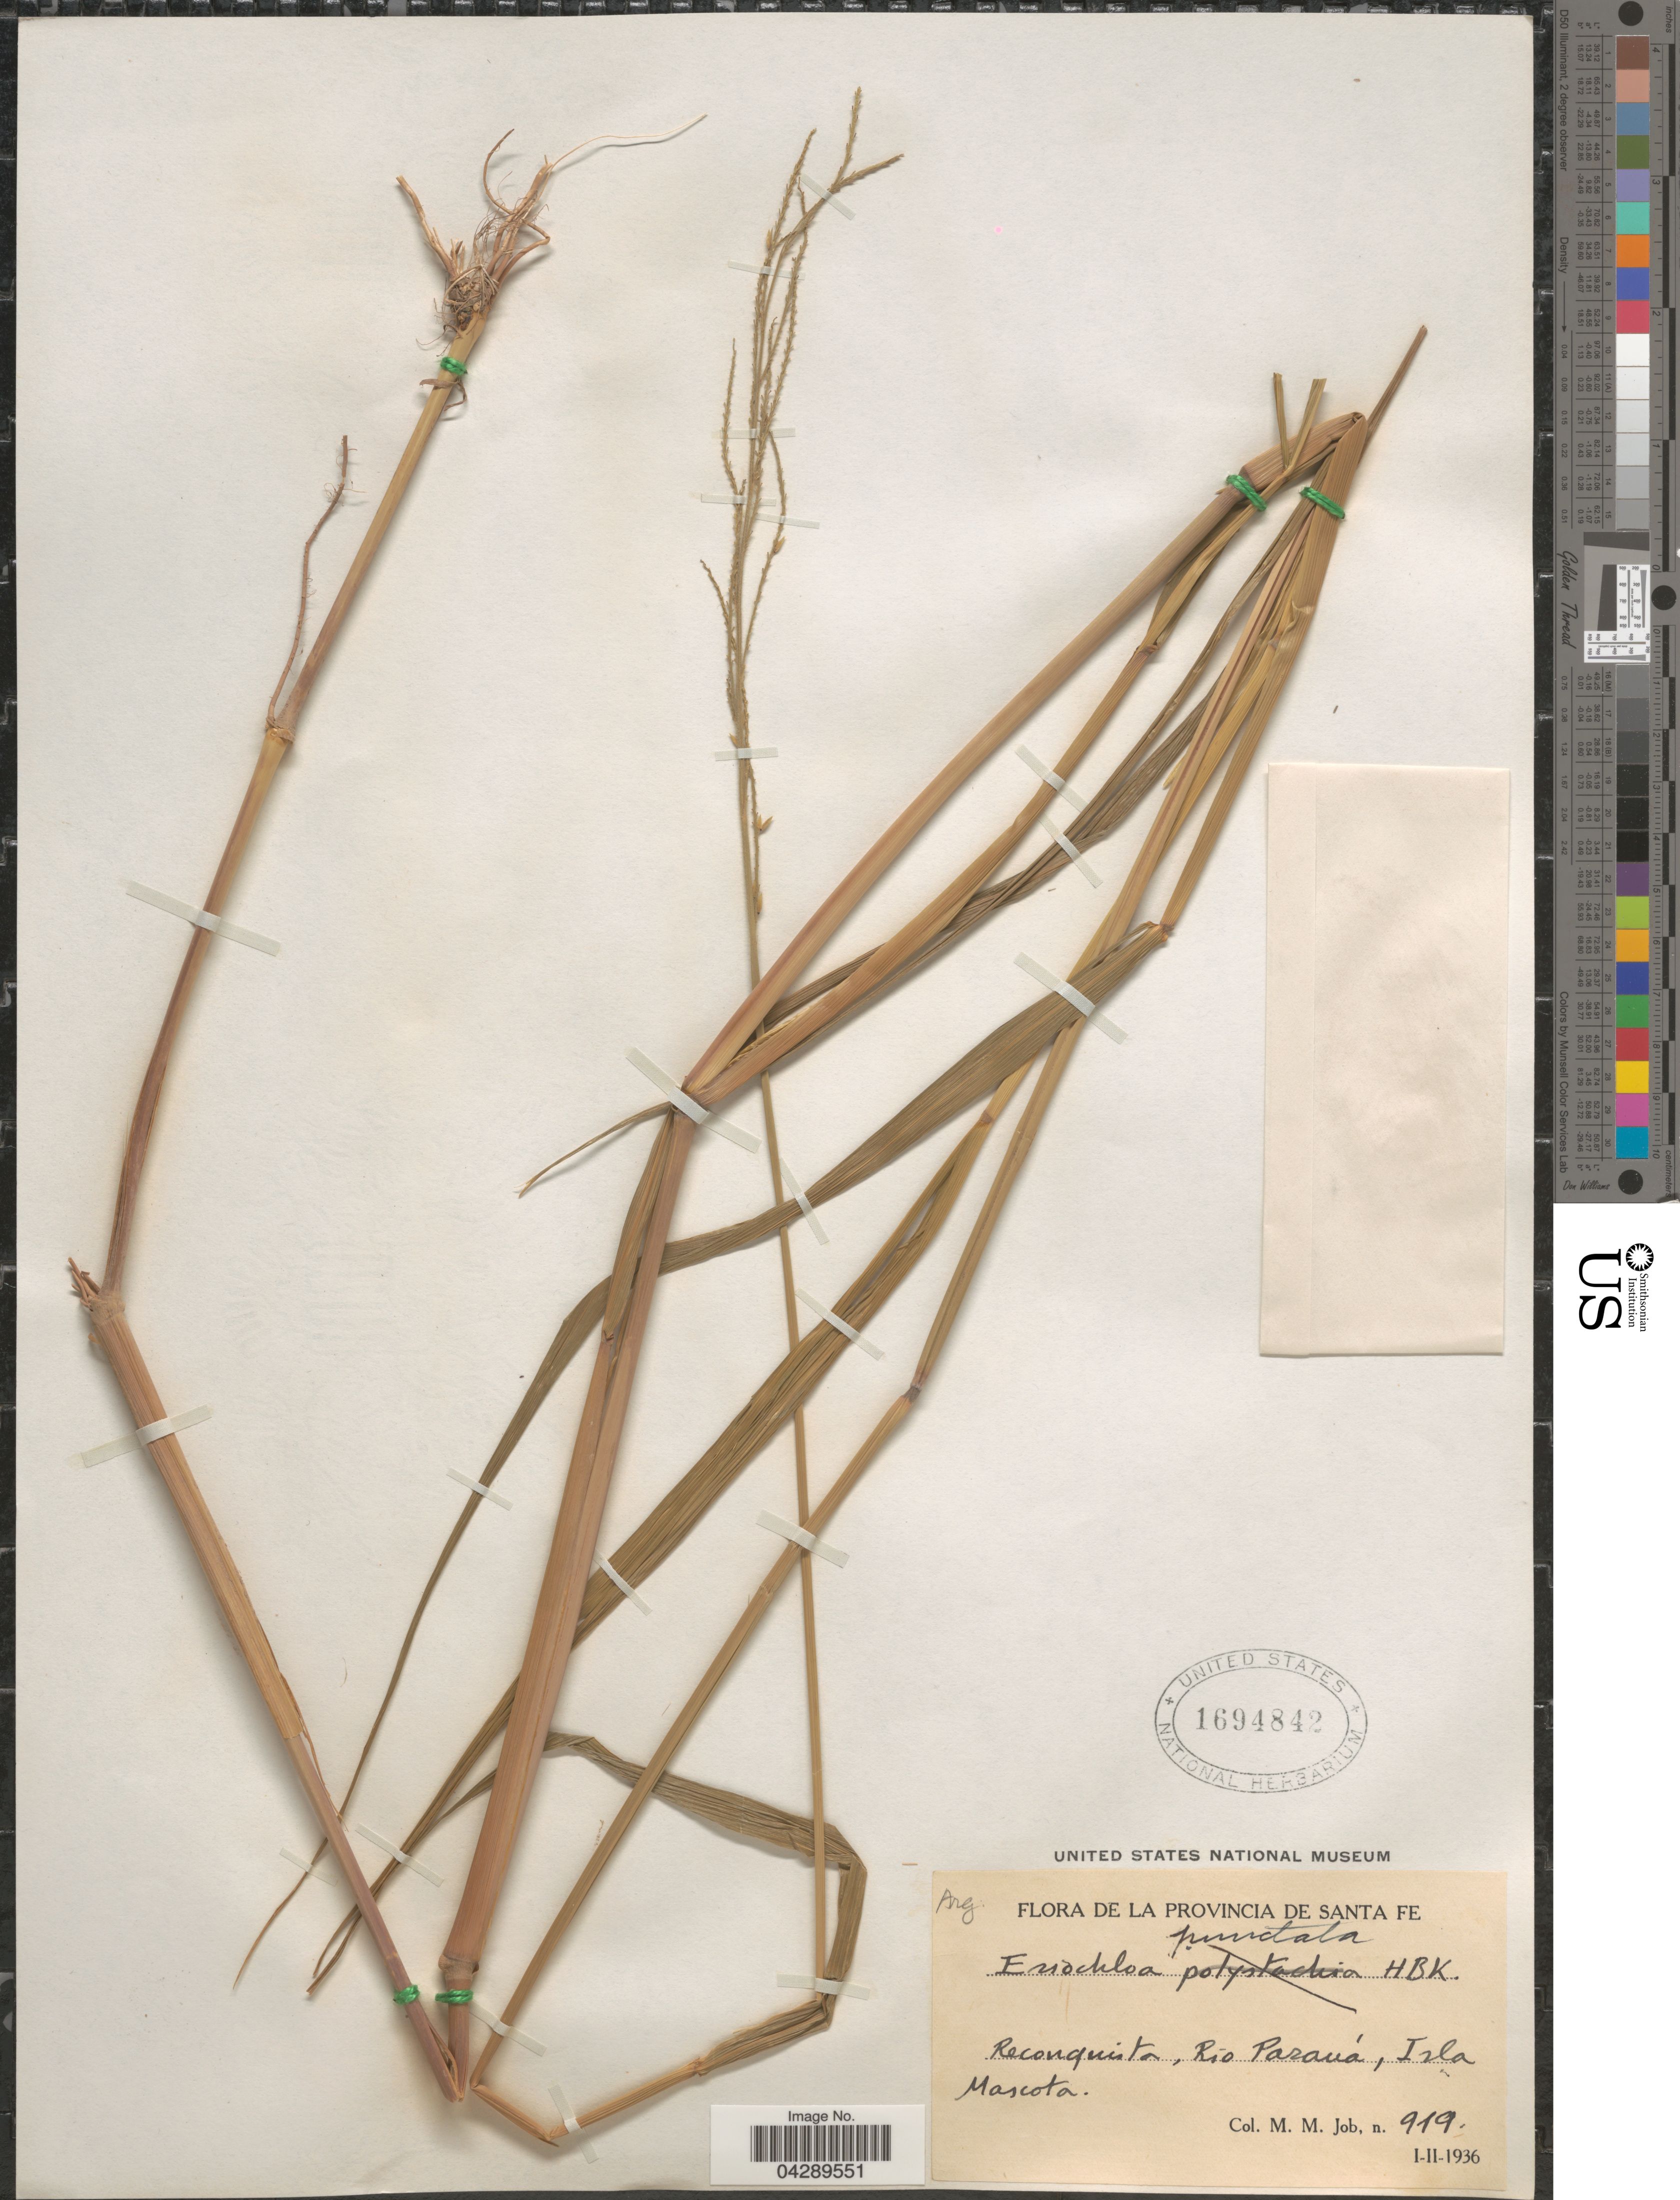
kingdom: Plantae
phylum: Tracheophyta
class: Liliopsida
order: Poales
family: Poaceae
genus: Eriochloa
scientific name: Eriochloa punctata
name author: (L.) Desv. ex Ham.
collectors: M. Job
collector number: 919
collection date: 1936-01/1936-02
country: Argentina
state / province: Santa Fe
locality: Reconquista, Rio Paraná, Isla Mascota.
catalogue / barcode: US 1694842